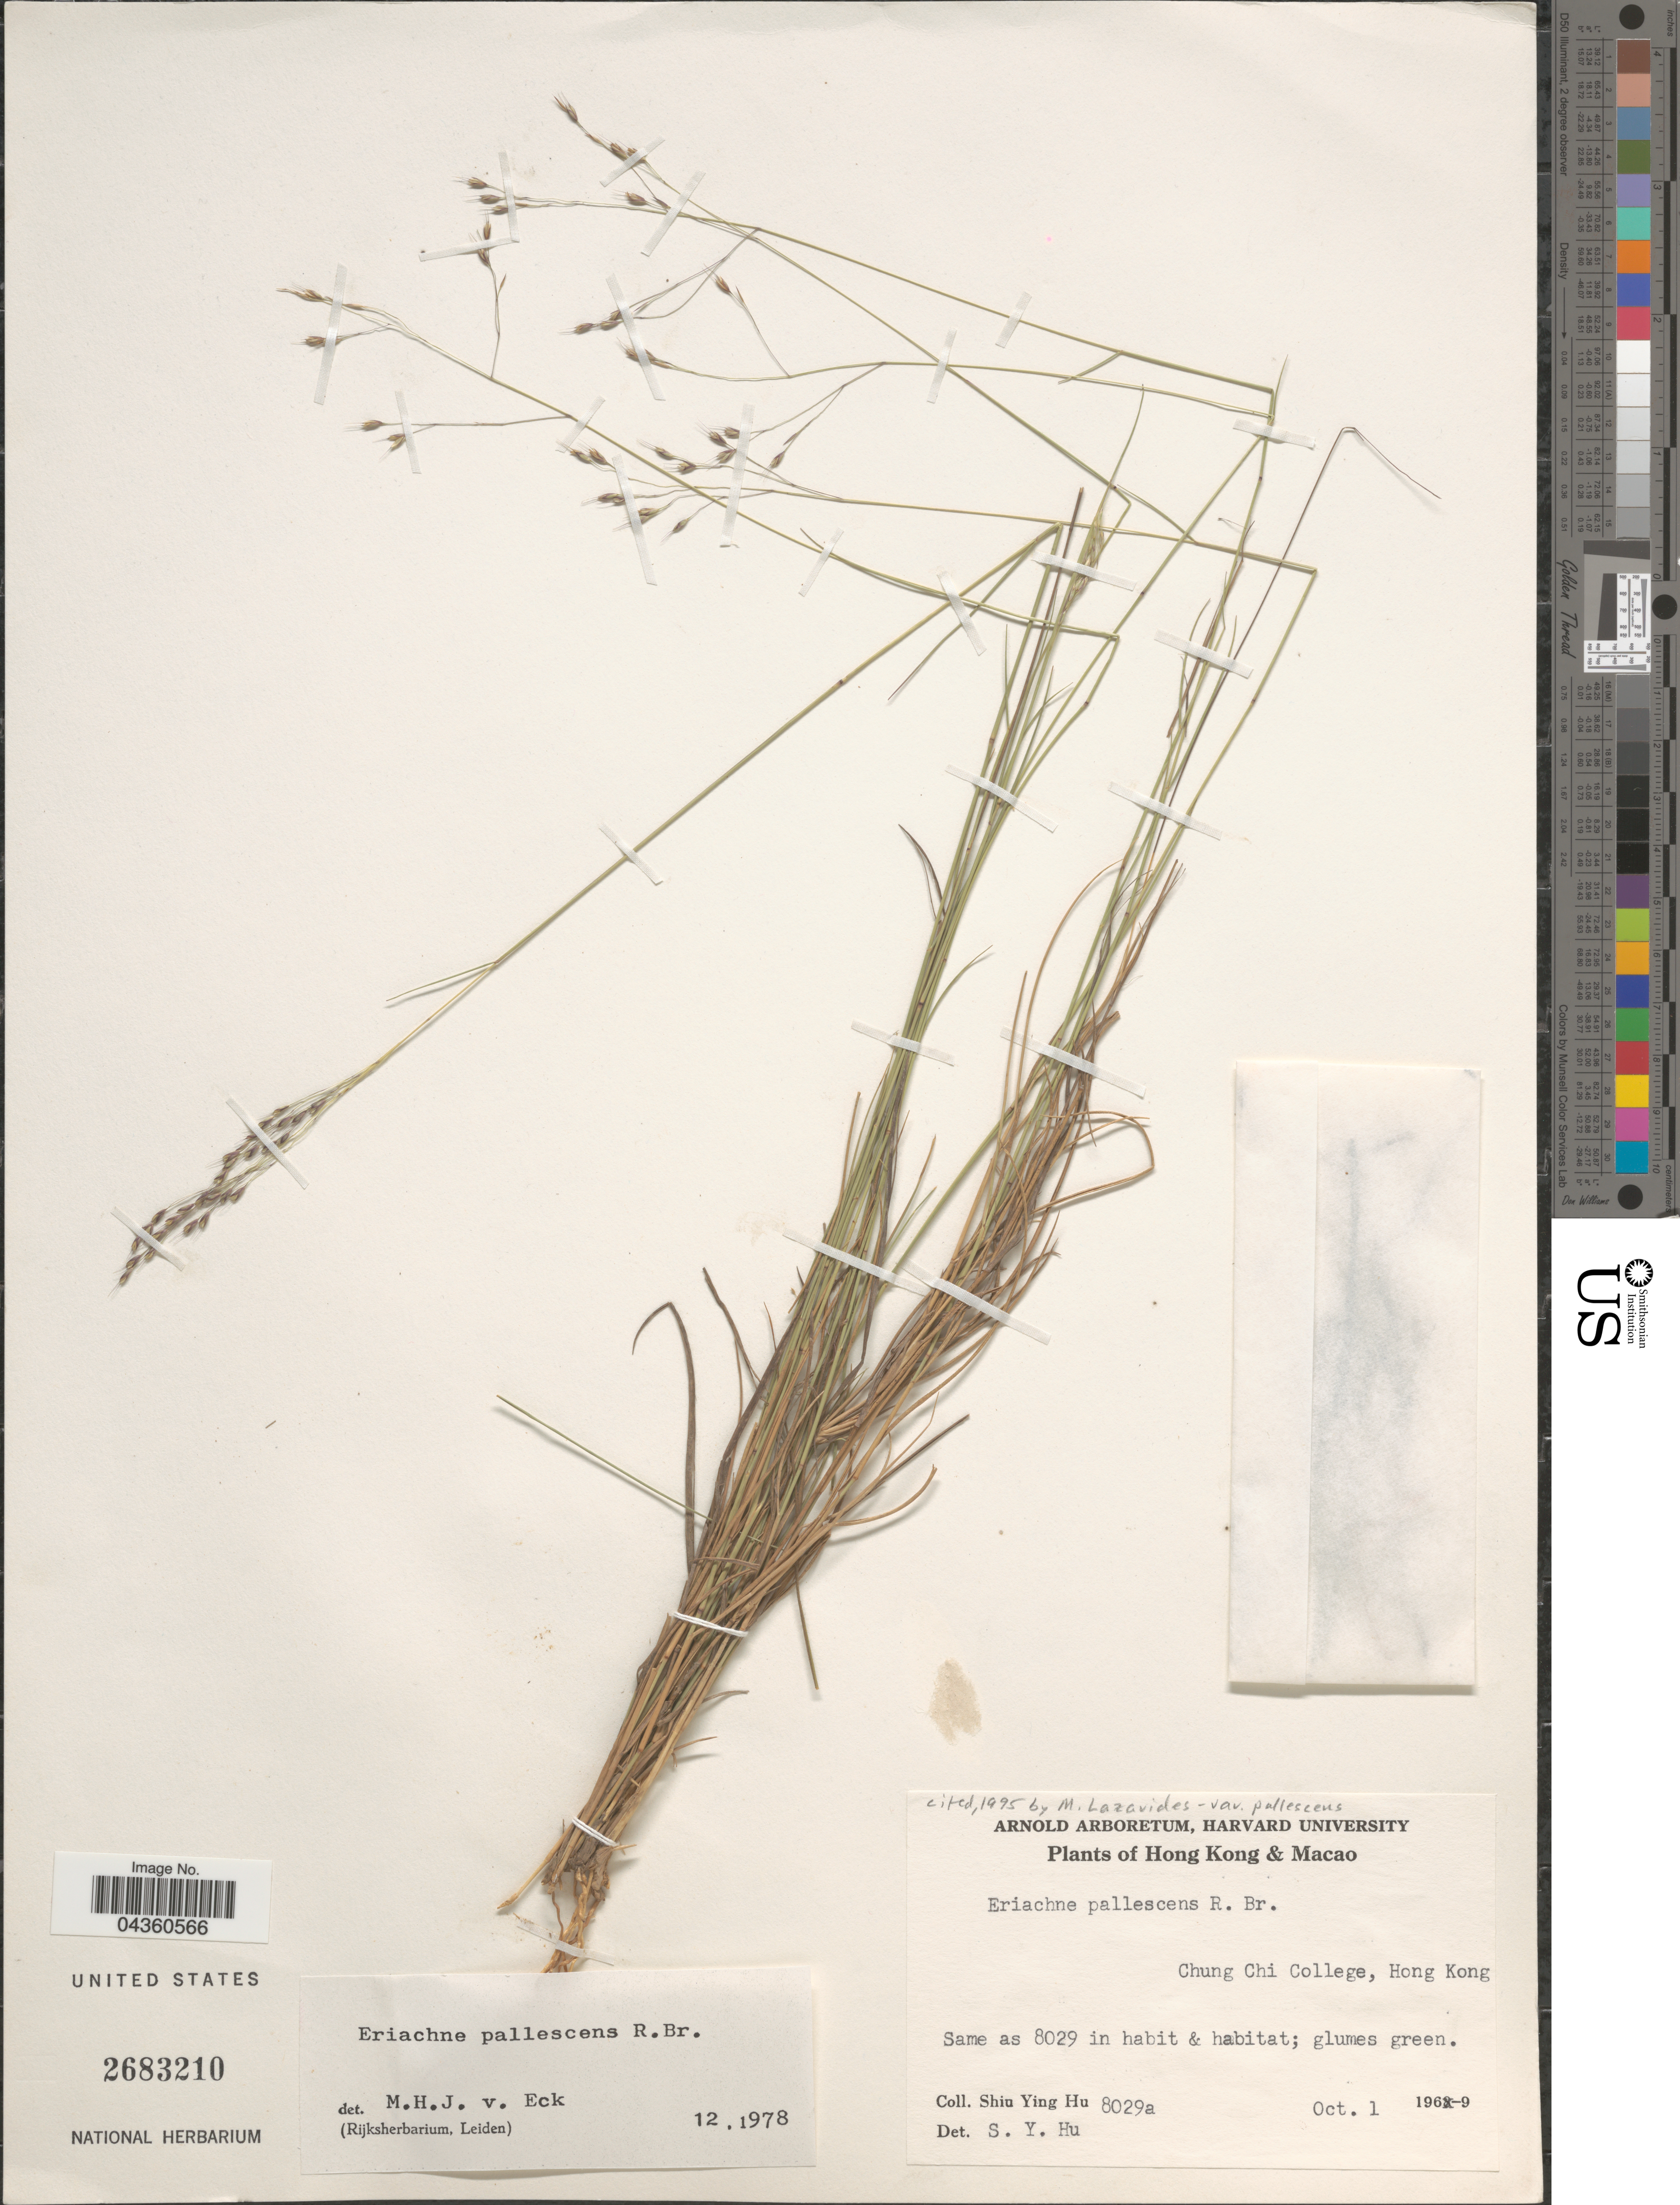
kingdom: Plantae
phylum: Tracheophyta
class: Liliopsida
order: Poales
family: Poaceae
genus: Eriachne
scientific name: Eriachne pallescens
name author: R. Br.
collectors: S. Y. Hu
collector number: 8029a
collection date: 1969-10-01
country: China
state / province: Hong Kong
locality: Chung Chi College.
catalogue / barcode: US 2683210